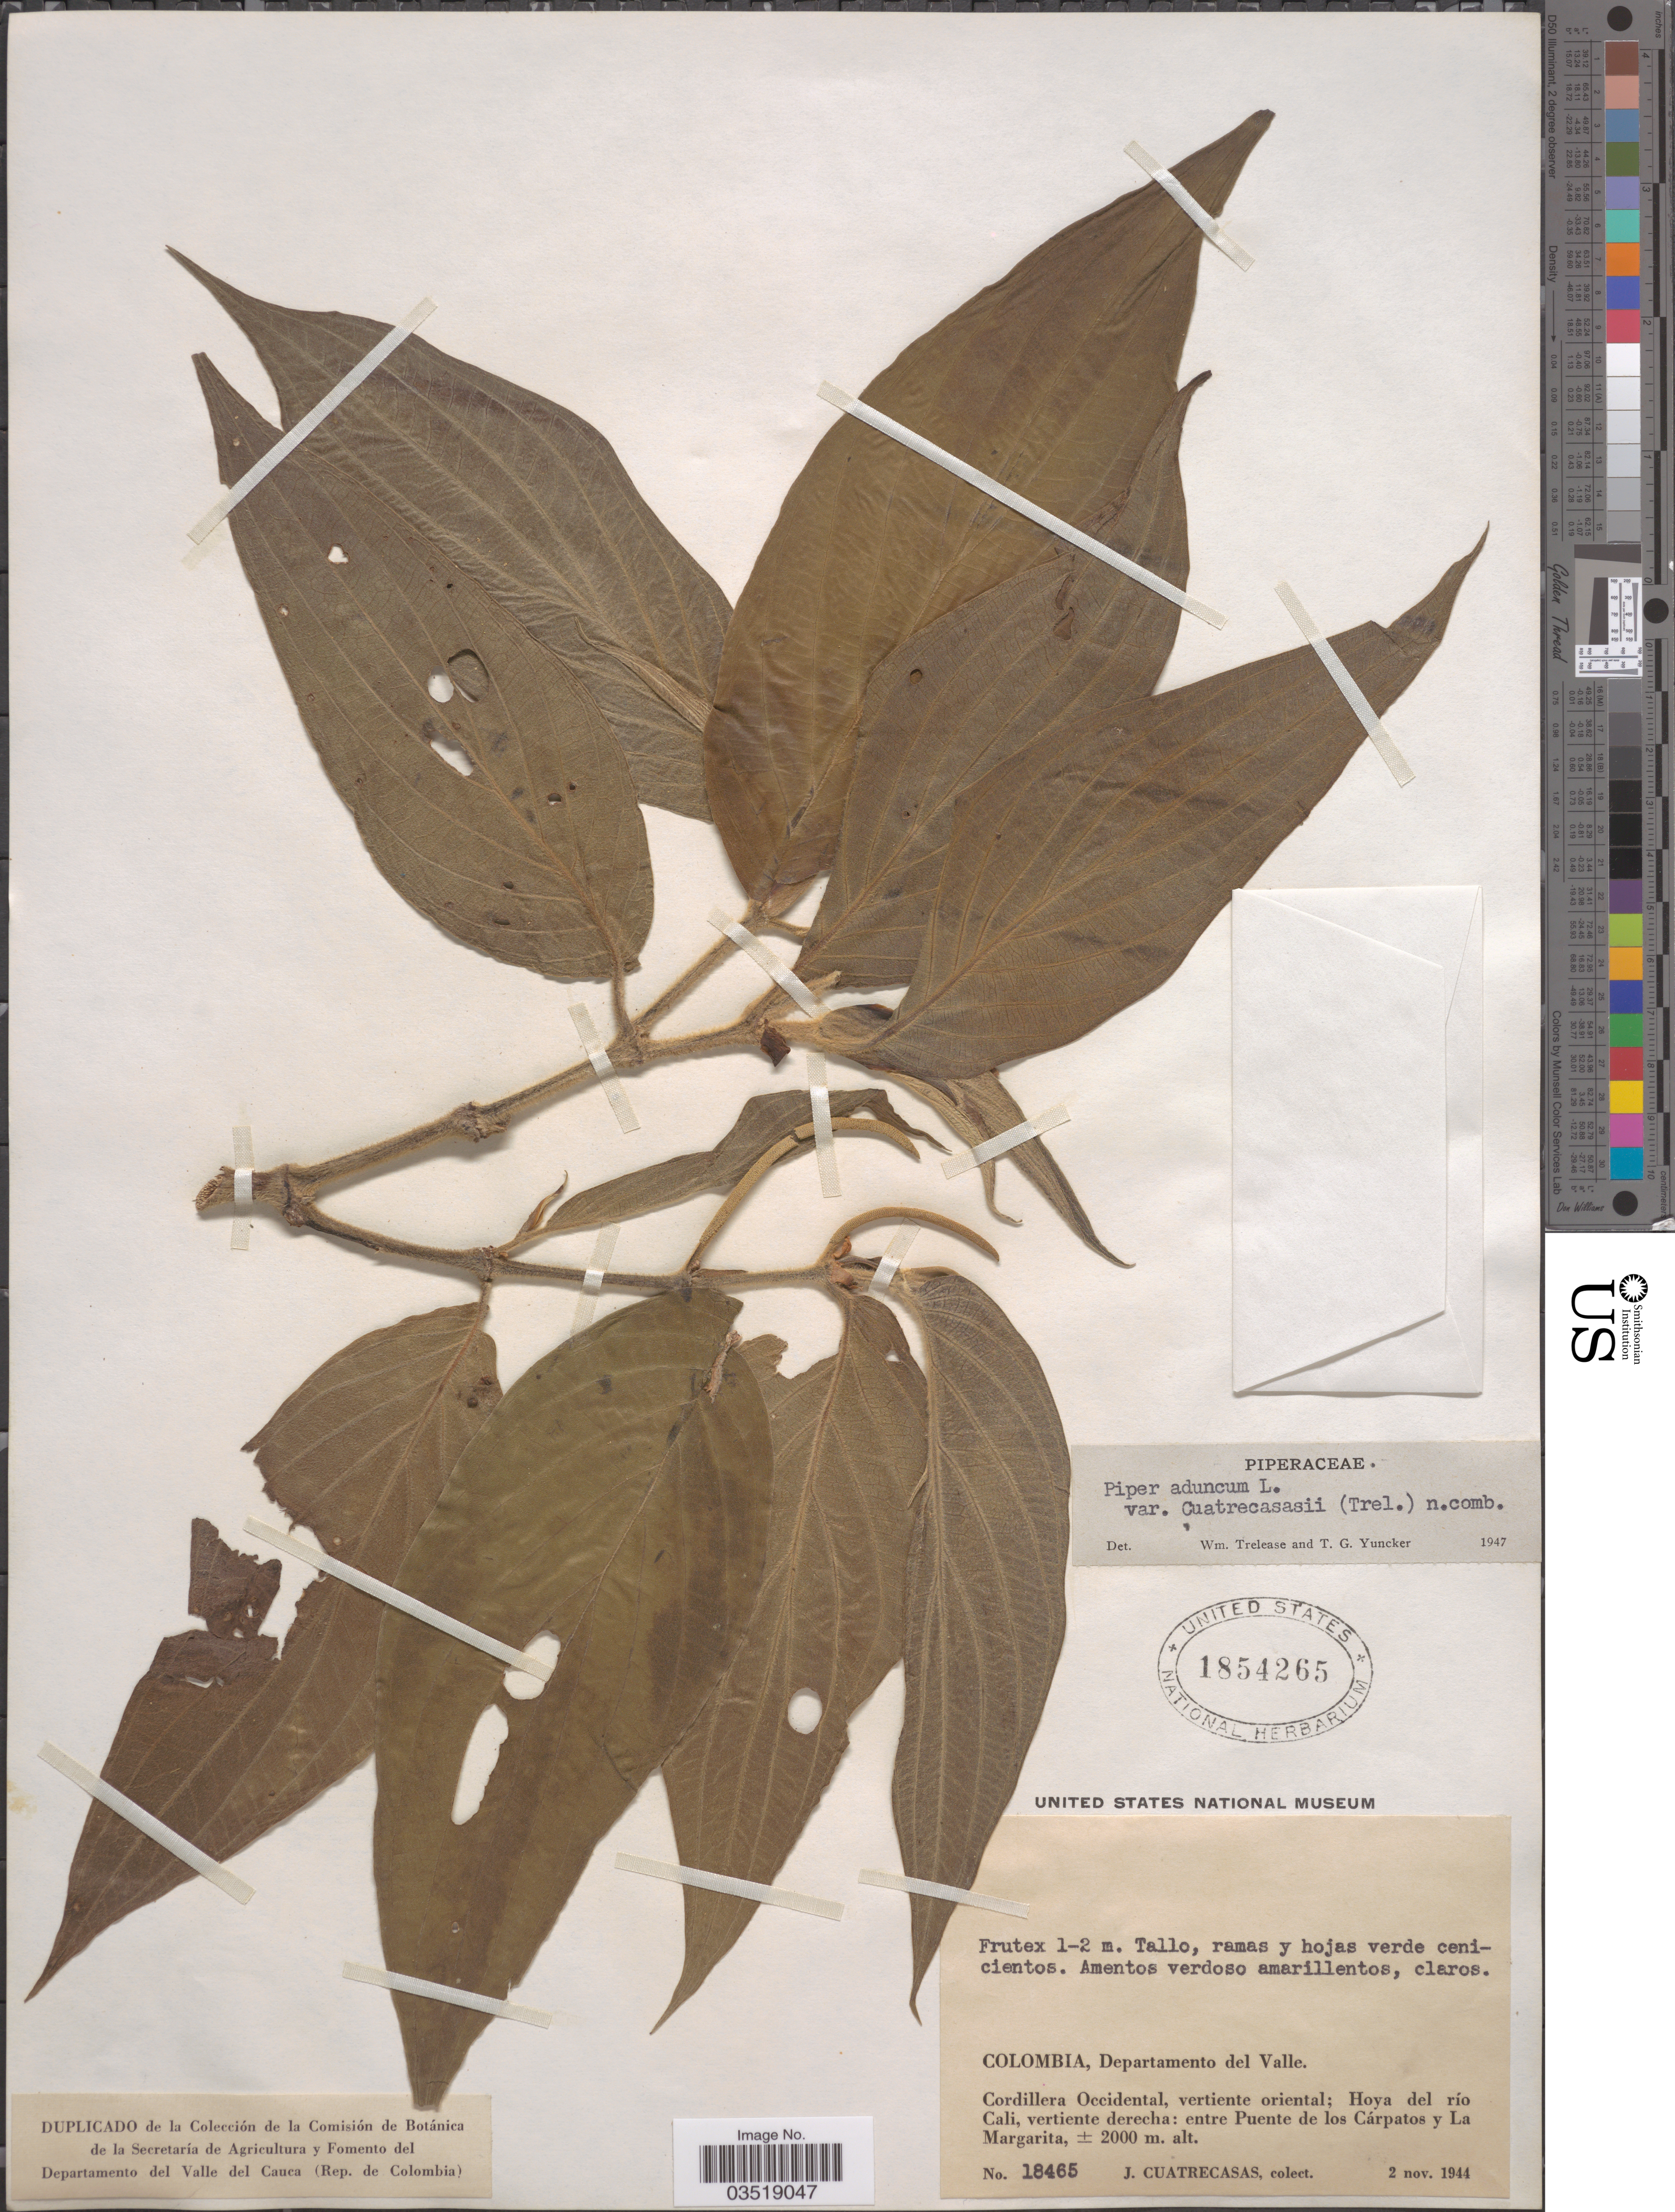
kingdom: Plantae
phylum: Tracheophyta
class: Magnoliopsida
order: Piperales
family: Piperaceae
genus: Piper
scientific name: Piper aduncum var. cordulatum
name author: L.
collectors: J. Cuatrecasas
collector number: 18465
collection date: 1944-11-02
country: Colombia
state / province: Valle del Cauca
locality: Departamento del Valle. Cordillera Occidental, vertiente oriental; Hoya del río Cali, vertiente derecha: entre Puente de los Cárpatos y La Margarita.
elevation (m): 2000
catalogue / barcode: US 1854265